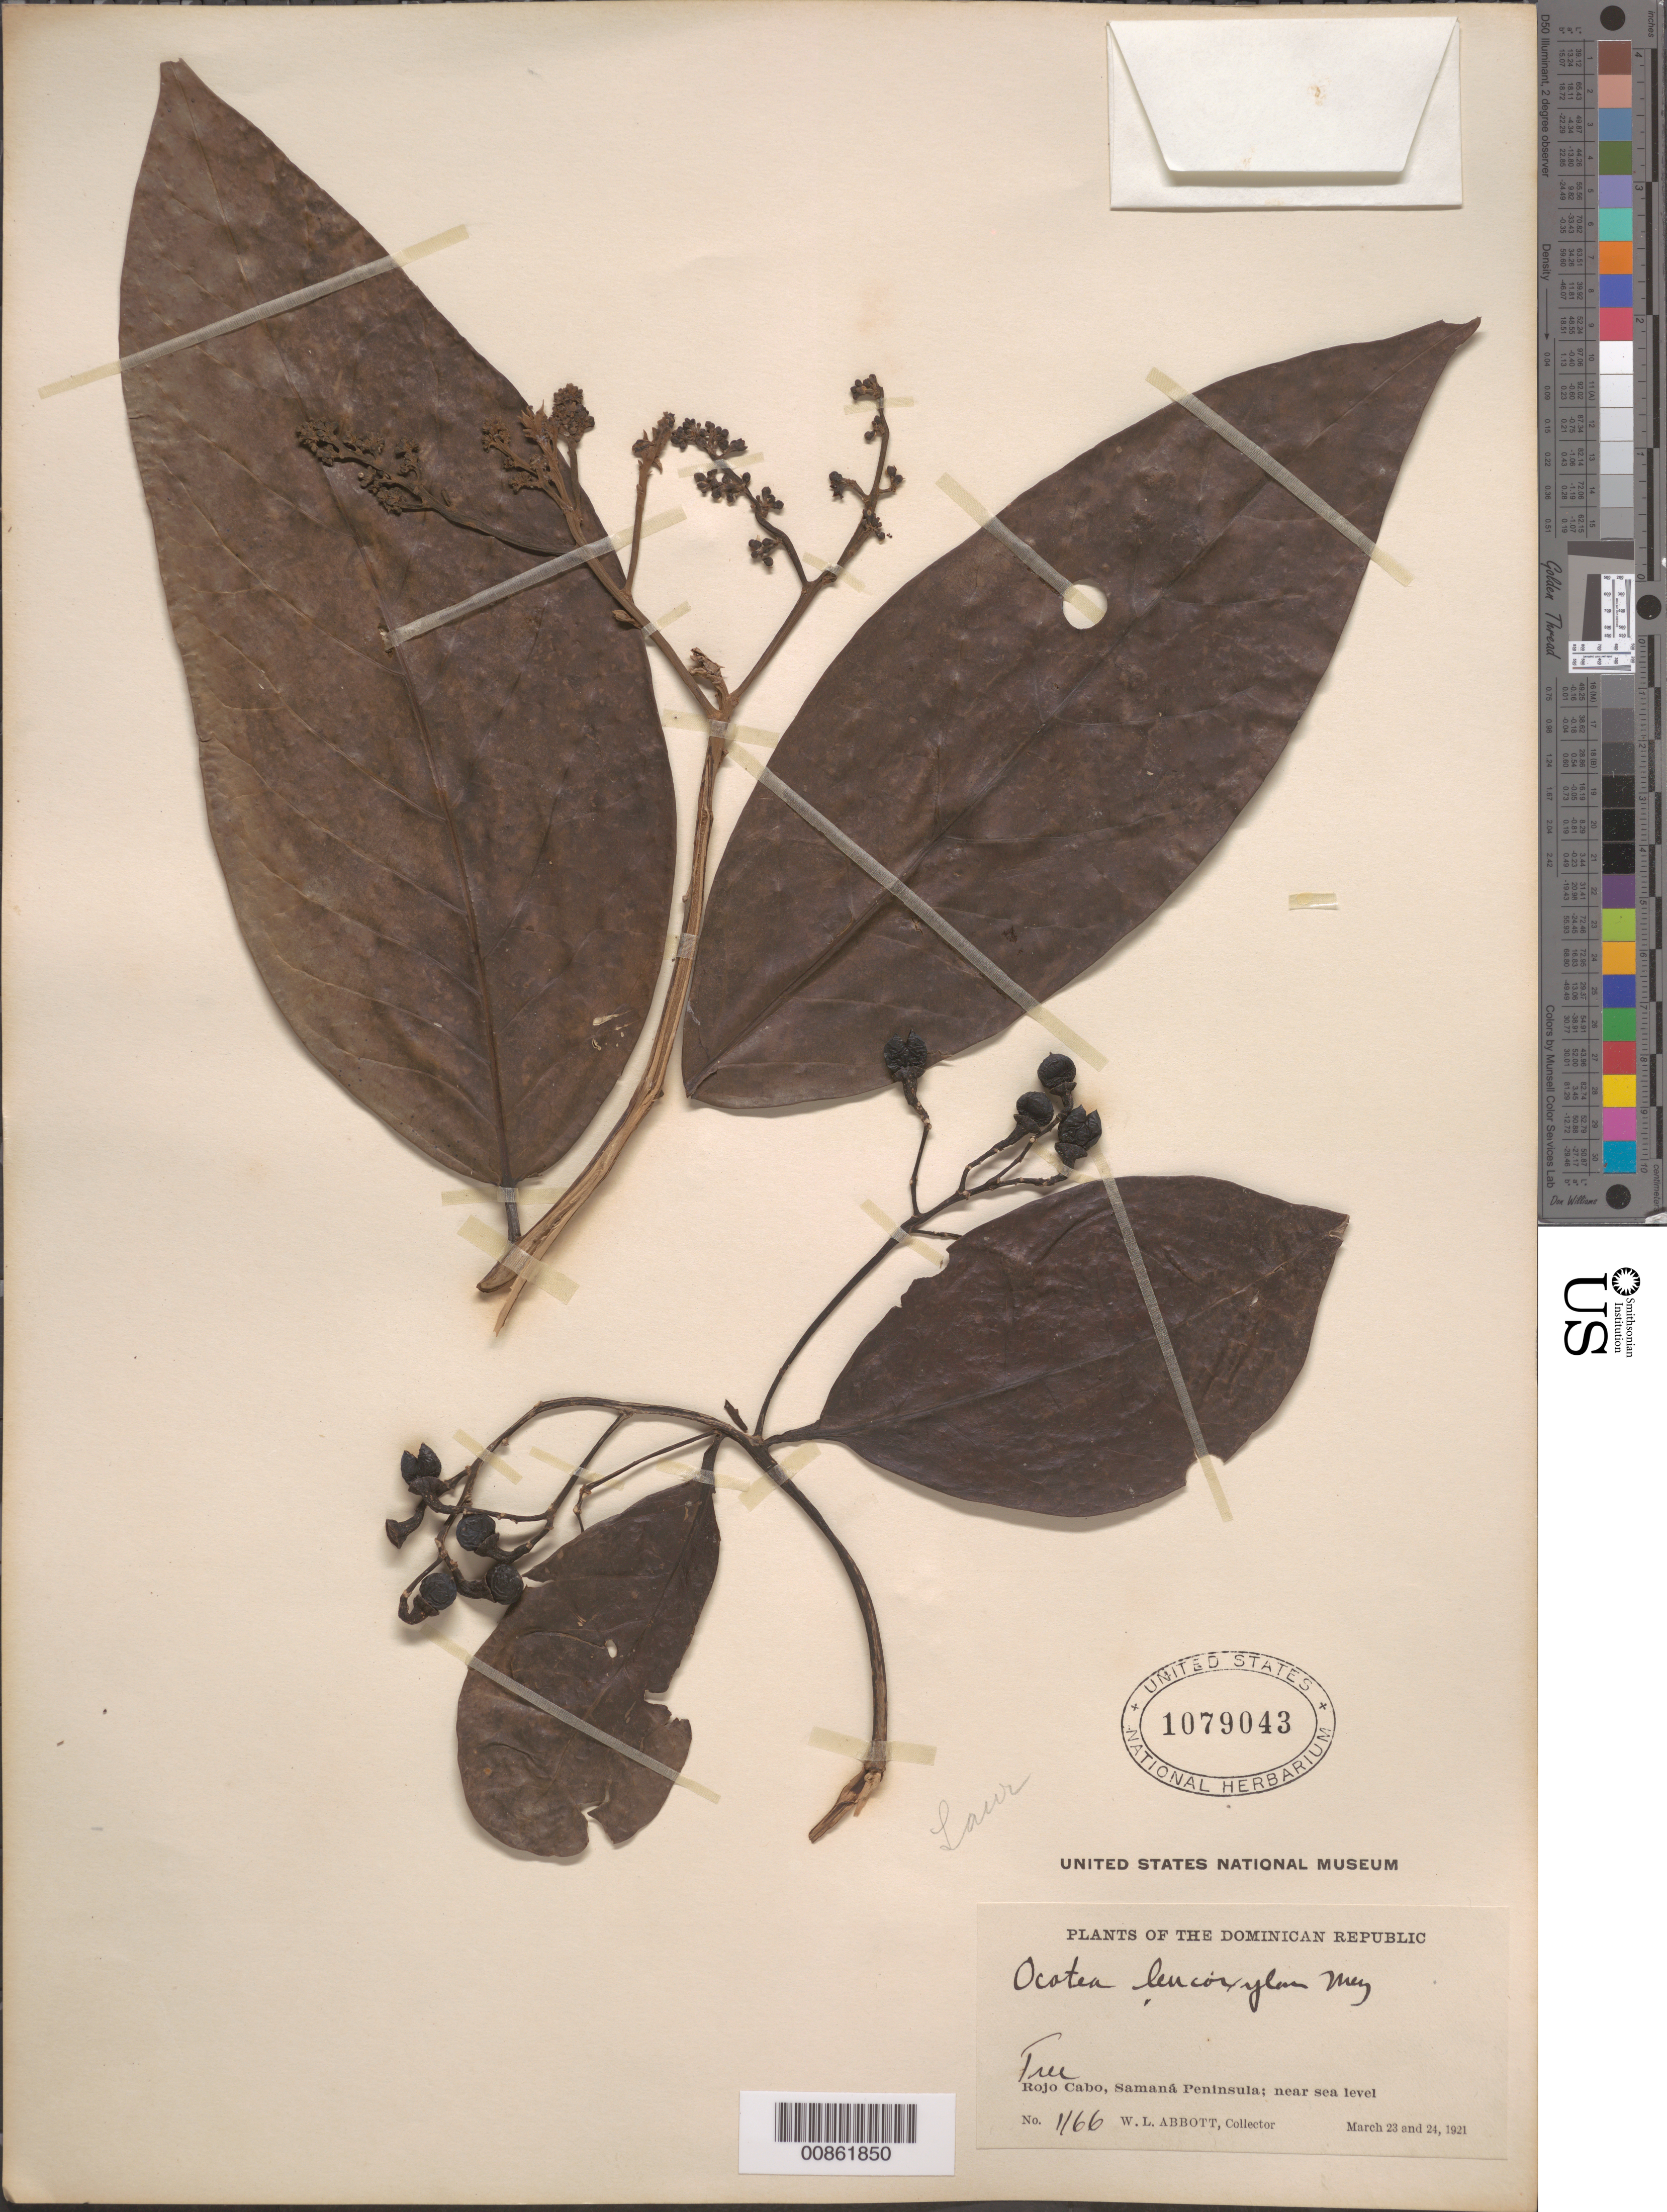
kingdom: Plantae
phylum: Tracheophyta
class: Magnoliopsida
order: Laurales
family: Lauraceae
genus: Ocotea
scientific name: Ocotea leucoxylon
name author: (Sw.) Laness.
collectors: W. L. Abbott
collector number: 1166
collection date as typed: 23 Mar 1921 to 24 Mar 1921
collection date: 1921-03-23/1921-03-24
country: Dominican Republic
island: Hispaniola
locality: Rojo Cabo, Samaná Peninsula.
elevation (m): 0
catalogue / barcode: US 1079043